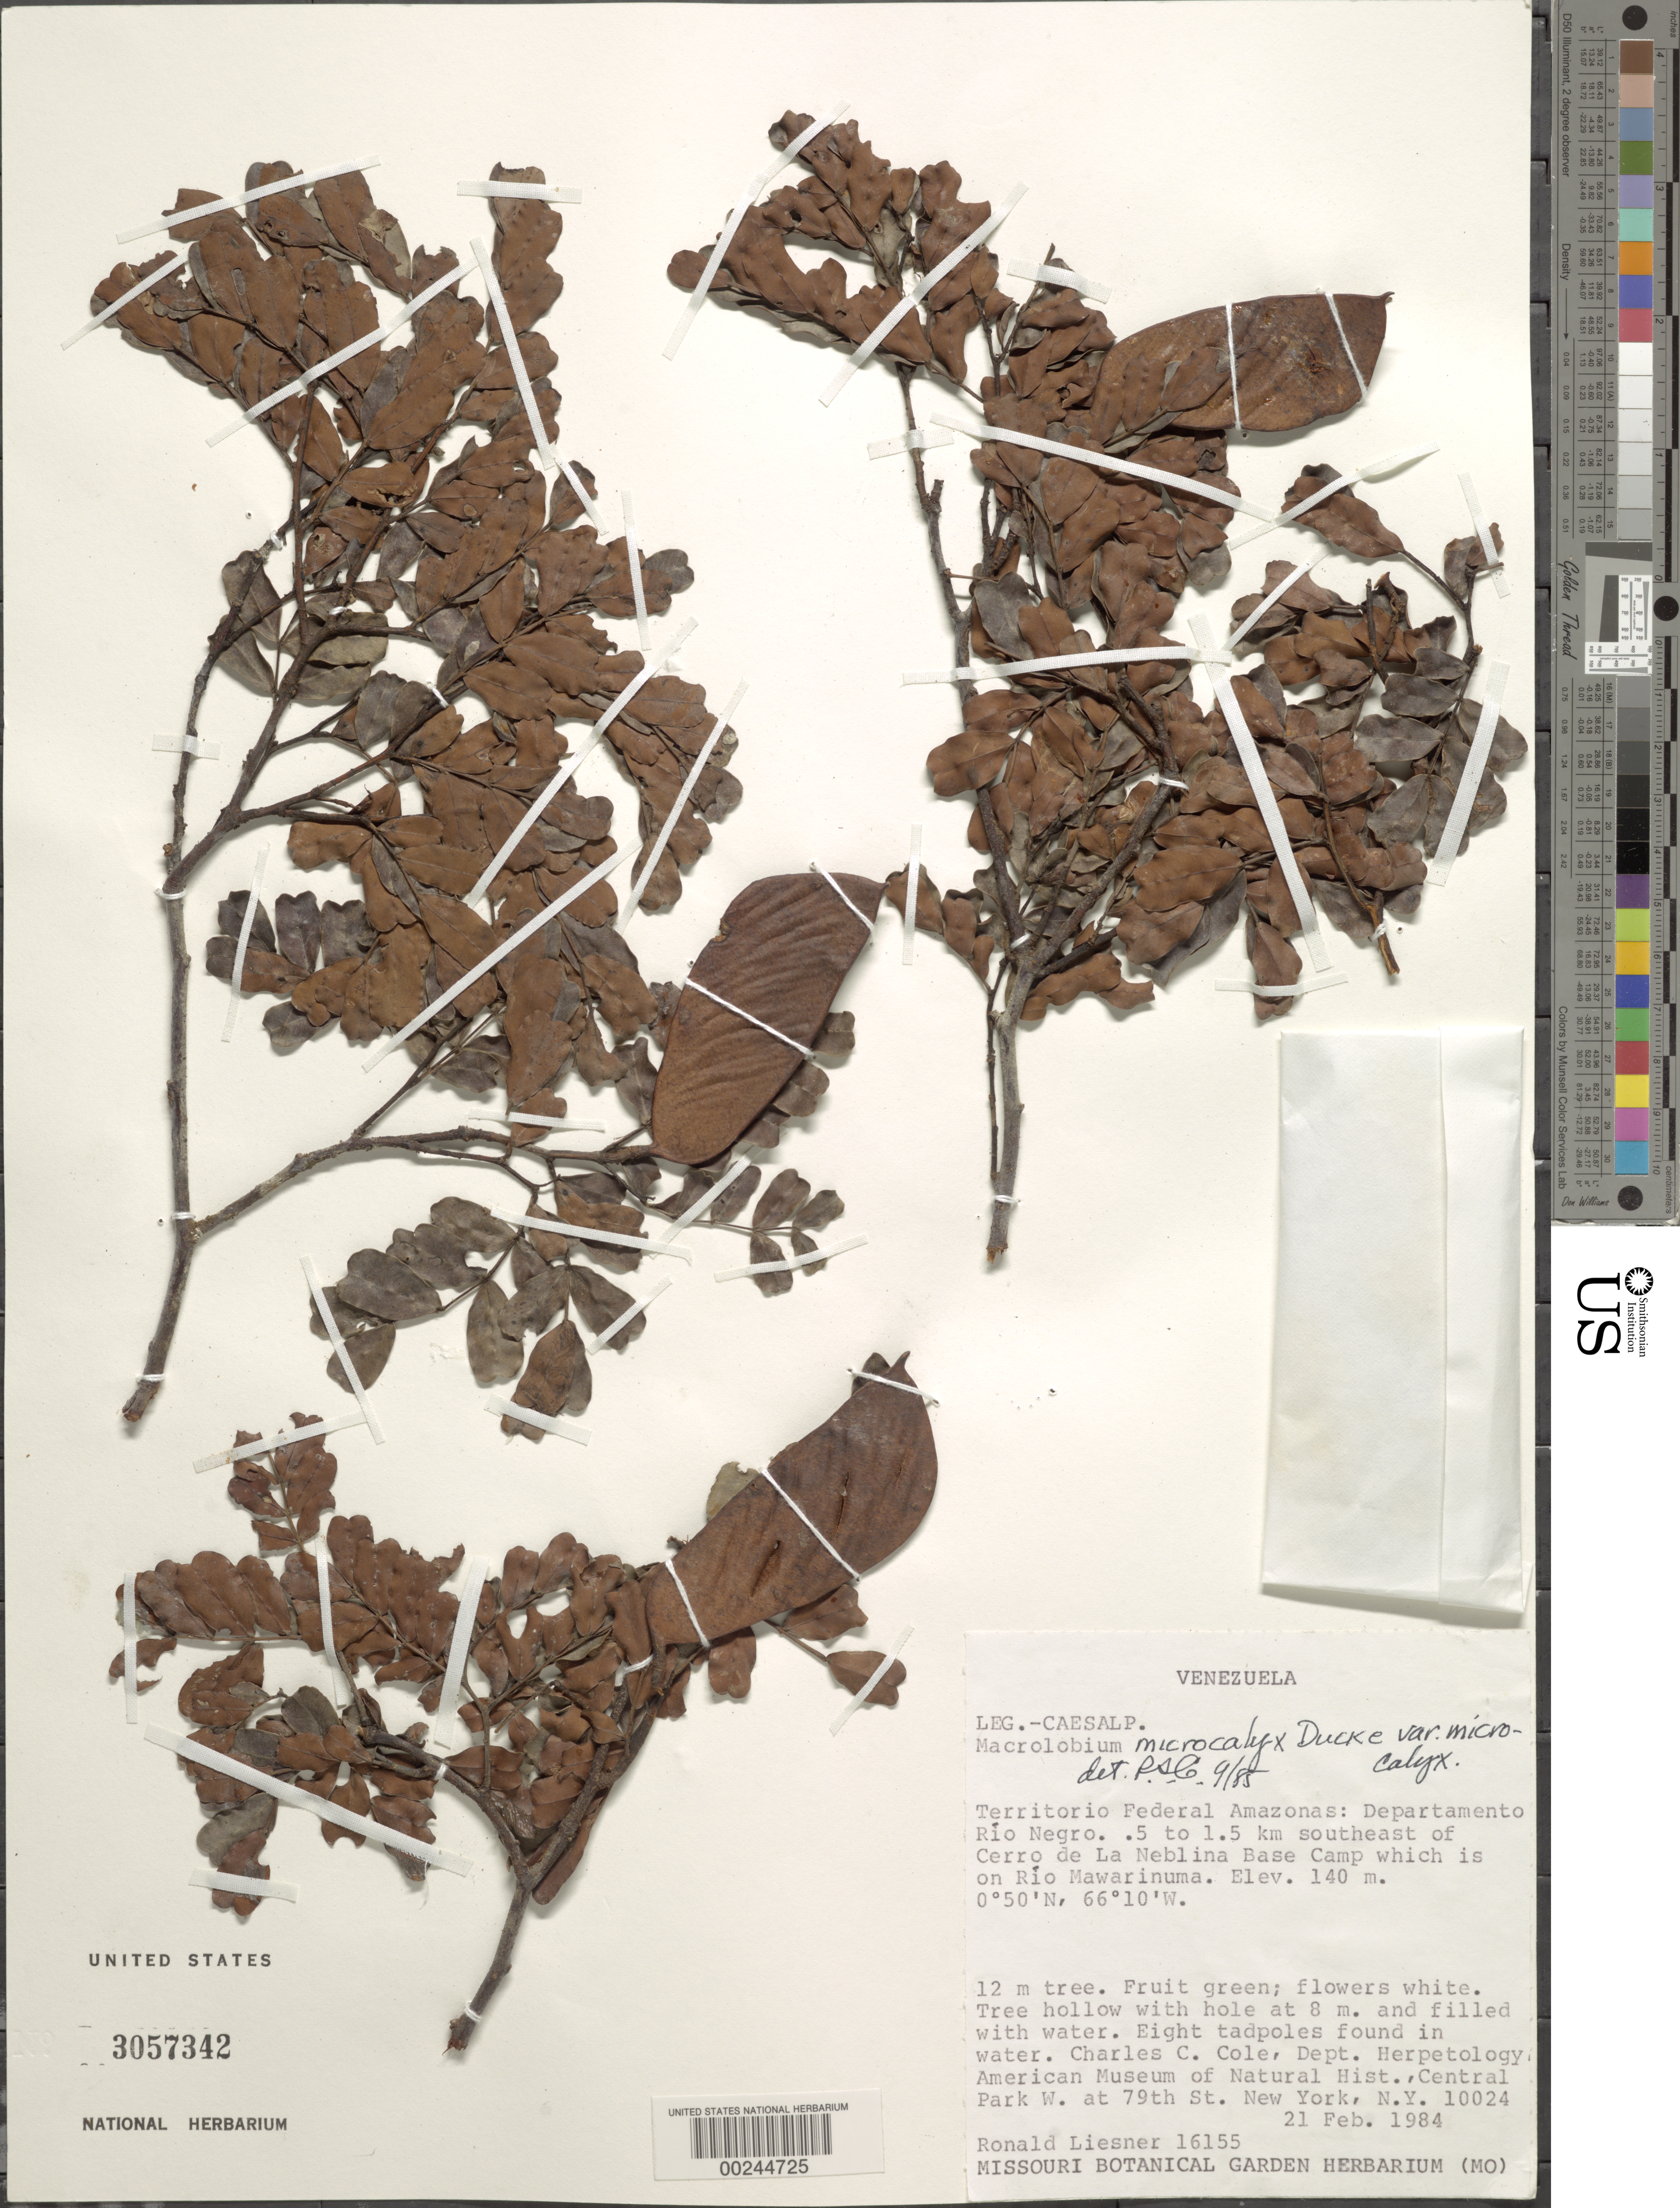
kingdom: Plantae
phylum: Tracheophyta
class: Magnoliopsida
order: Fabales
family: Fabaceae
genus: Macrolobium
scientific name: Macrolobium microcalyx var. microcalyx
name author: Ducke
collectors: R. L. Liesner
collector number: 16155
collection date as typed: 21 Feb 1984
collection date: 1984-02-21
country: Venezuela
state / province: Amazonas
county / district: Rio Negro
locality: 0.5-1.5 km se of cerro de la neblina base camp which is on rio mawarinuma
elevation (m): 672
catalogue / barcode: US 3057342